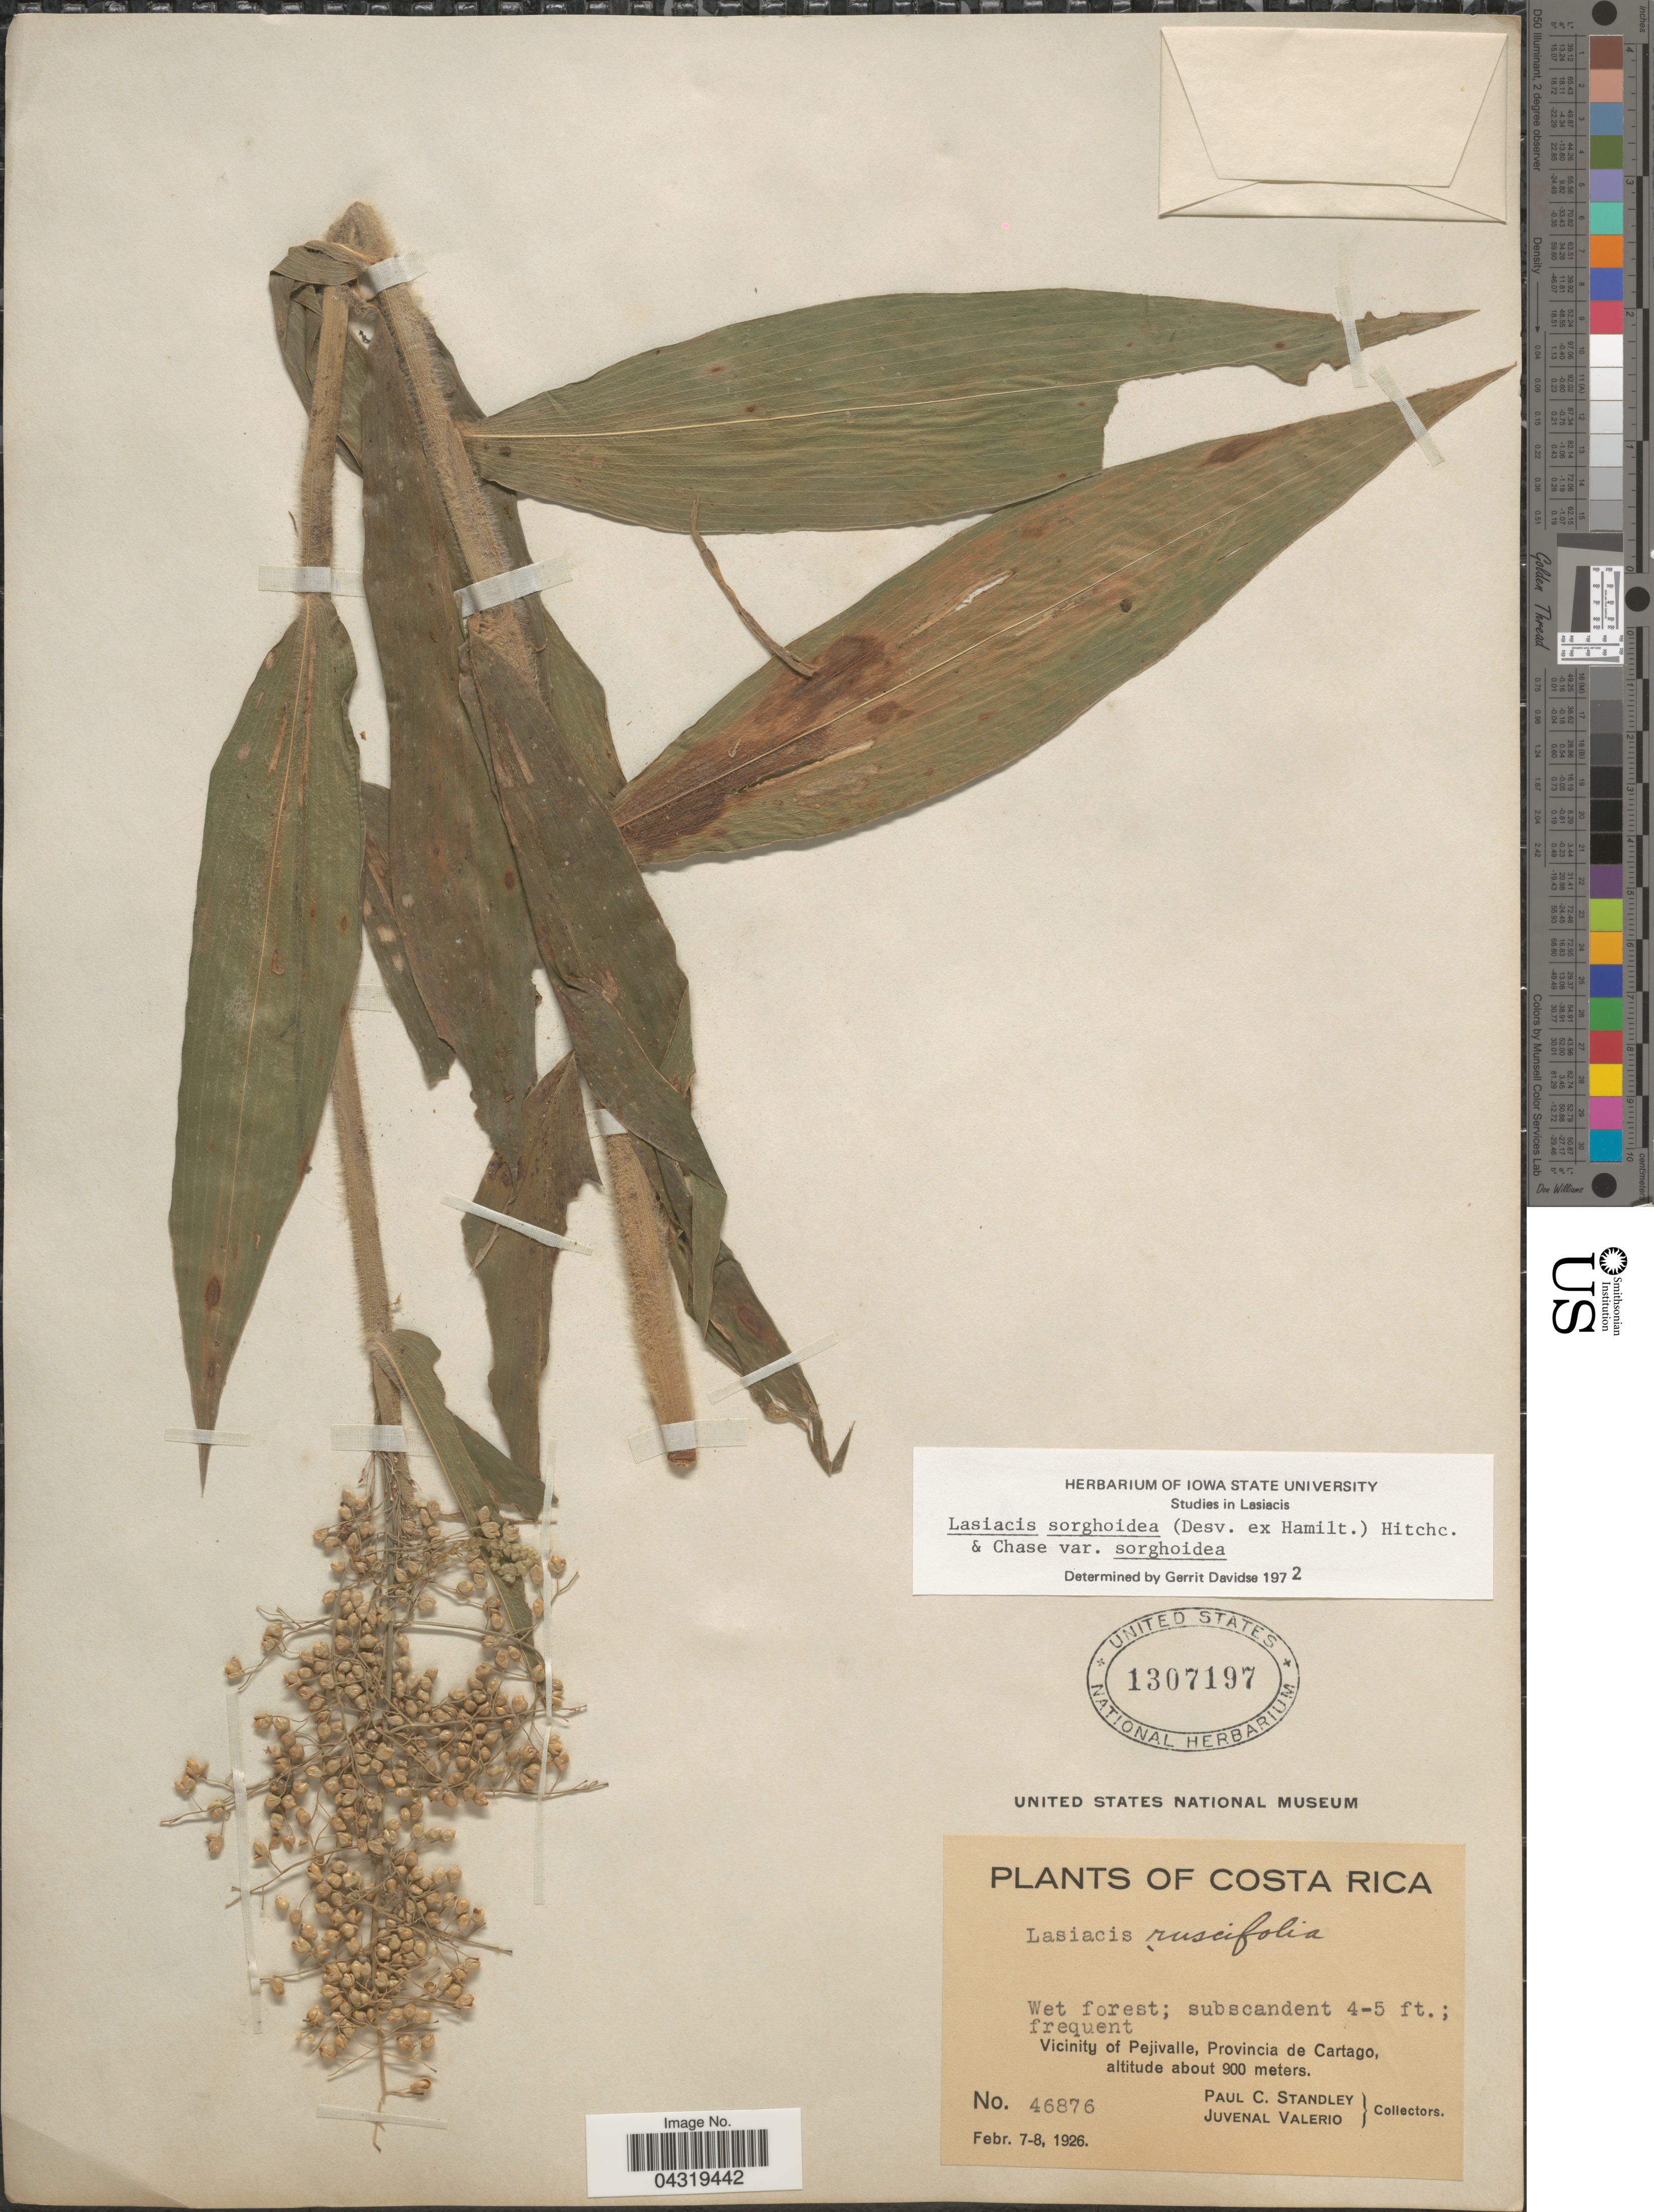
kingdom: Plantae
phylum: Tracheophyta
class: Liliopsida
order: Poales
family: Poaceae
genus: Lasiacis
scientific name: Lasiacis sorghoidea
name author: (Desv. ex Ham.) Hitchc. & Chase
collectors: P. C. Standley & J. Valerio R.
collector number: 46876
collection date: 1926-02-07/1926-02-08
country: Costa Rica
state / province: Cartago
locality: Wet forest; Vicinity of Pejivalle.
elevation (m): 900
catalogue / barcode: US 1307197